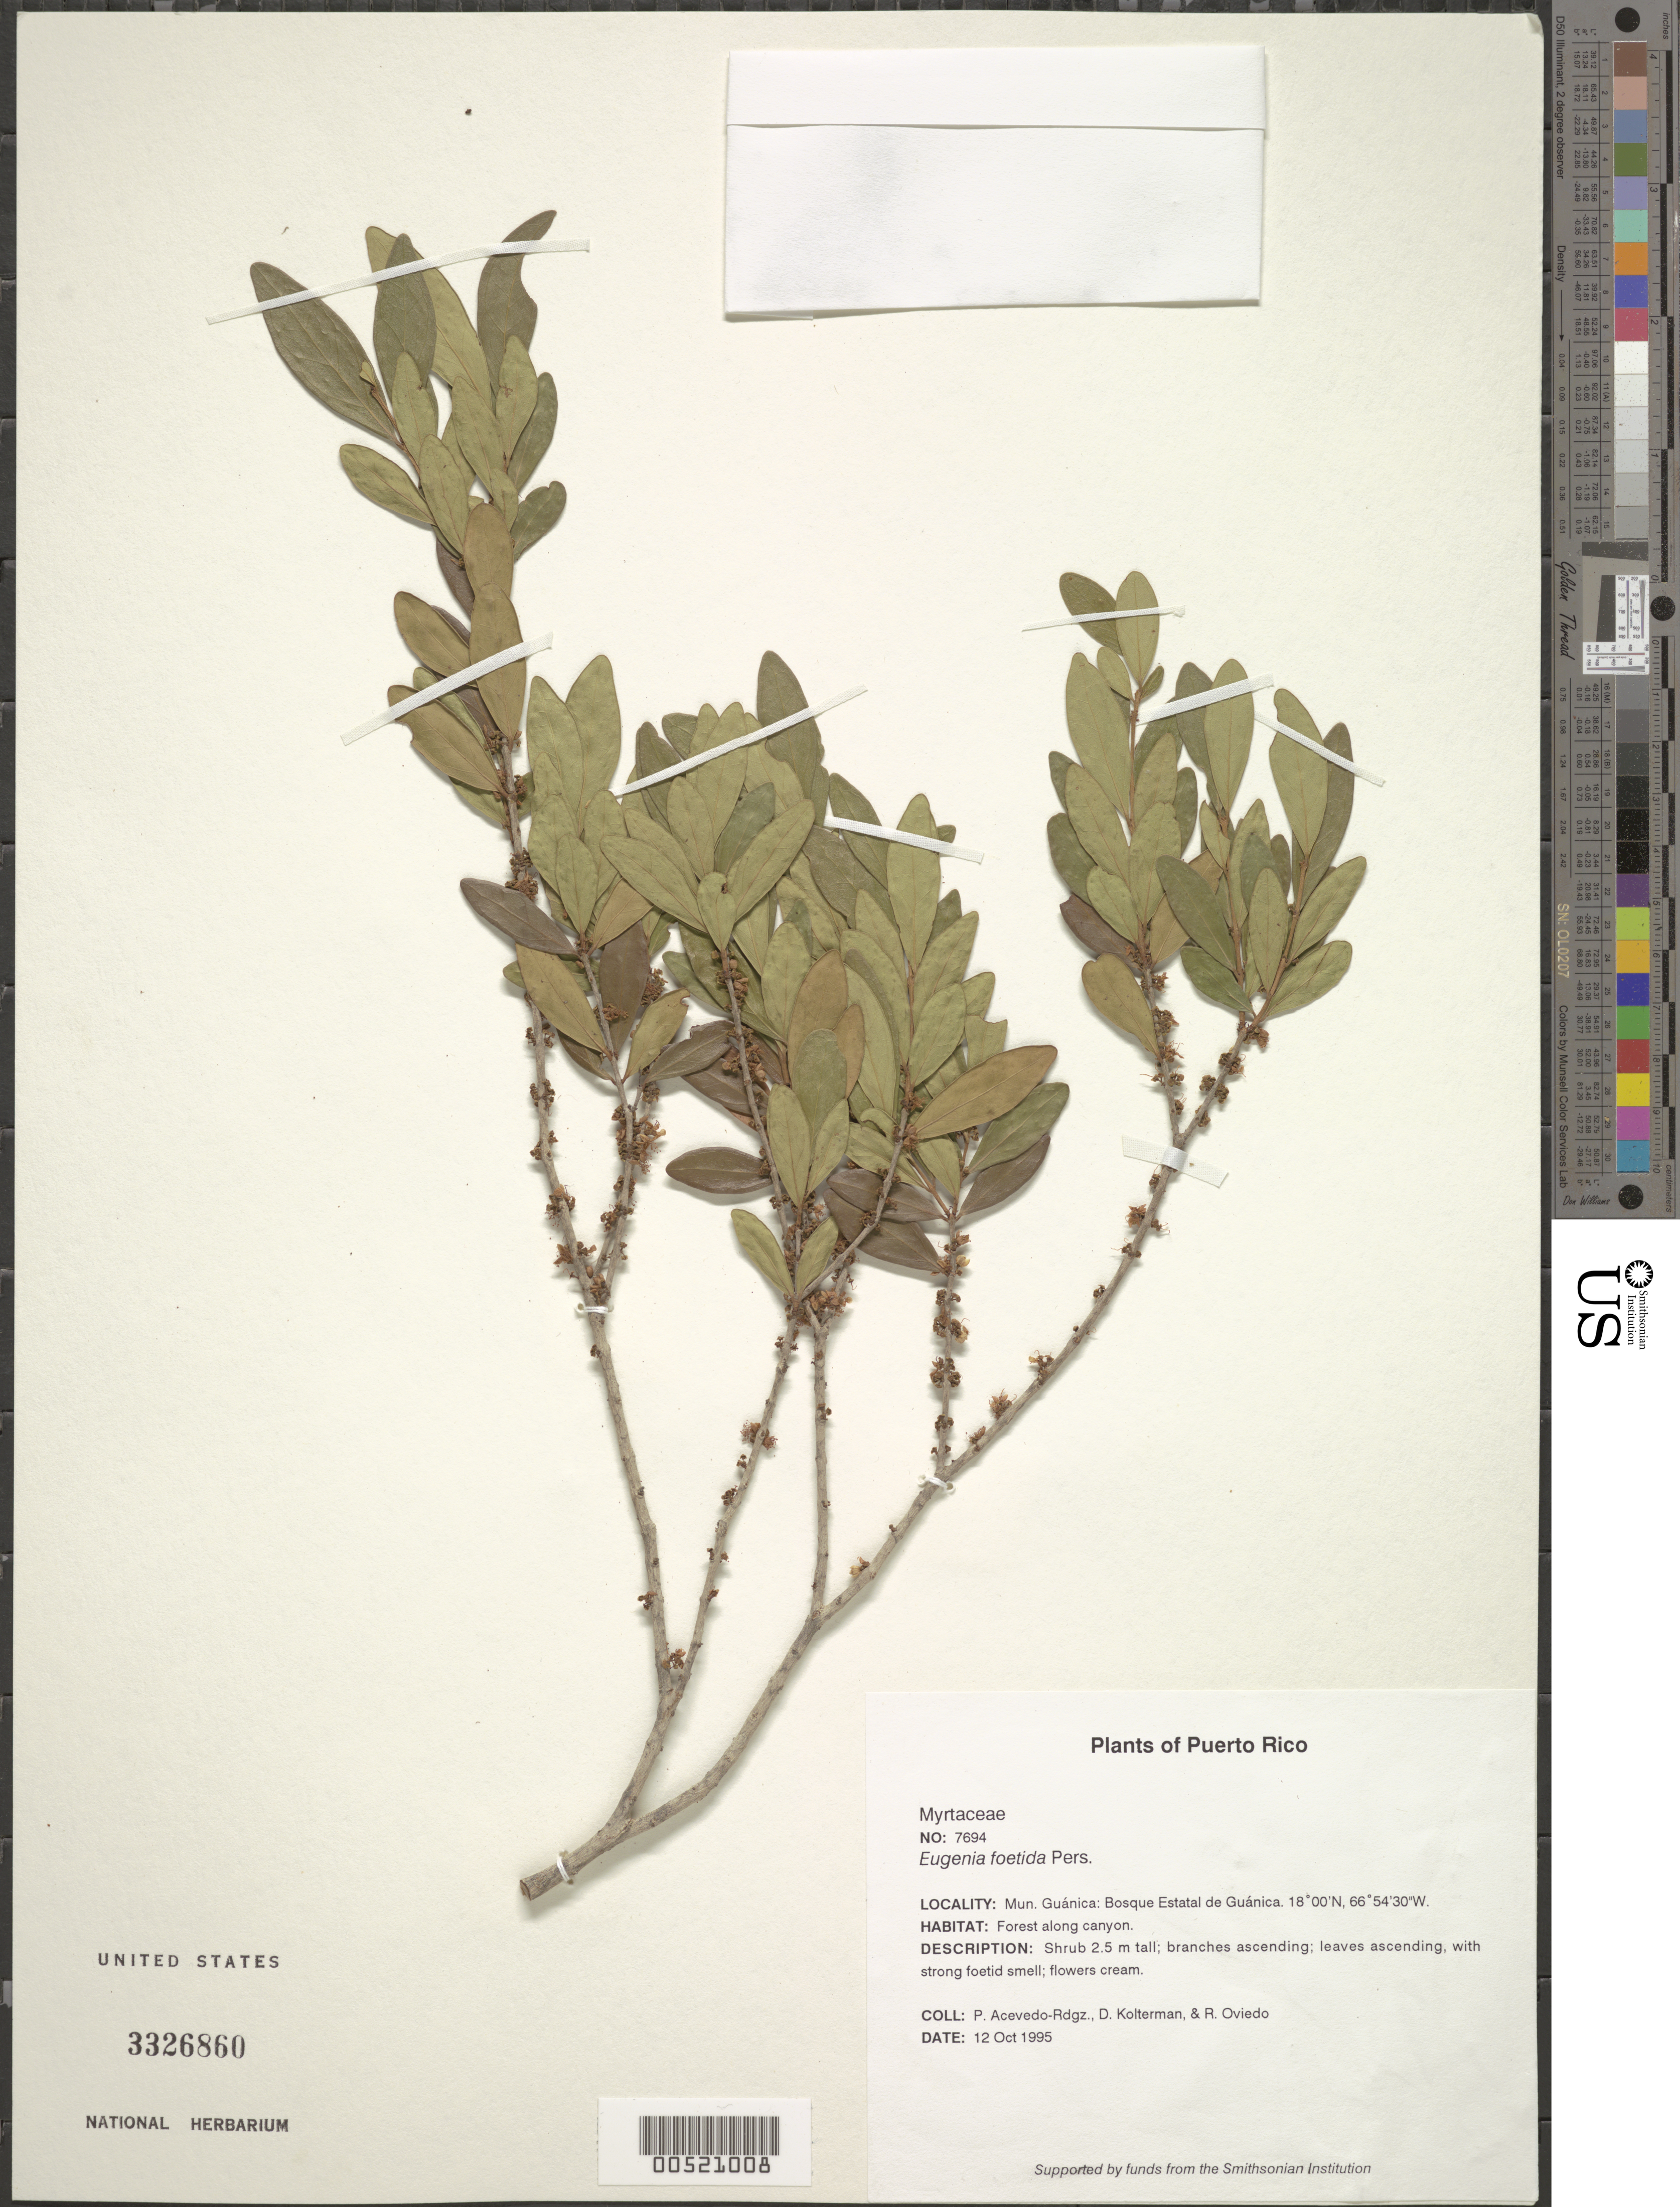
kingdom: Plantae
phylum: Tracheophyta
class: Magnoliopsida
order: Myrtales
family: Myrtaceae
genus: Eugenia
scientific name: Eugenia foetida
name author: Pers.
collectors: P. Acevedo-Rodr., D. Kolterman & R. Oviedo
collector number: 7694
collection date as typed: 12 Oct 1995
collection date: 1995-10-12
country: Puerto Rico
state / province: Guánica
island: Puerto Rico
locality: Guánica; Bosque Estatal de Guánica; southern area of forest, off road 333, a few km from Playa Tamarindo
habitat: Forest along canyon.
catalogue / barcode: US 3326860